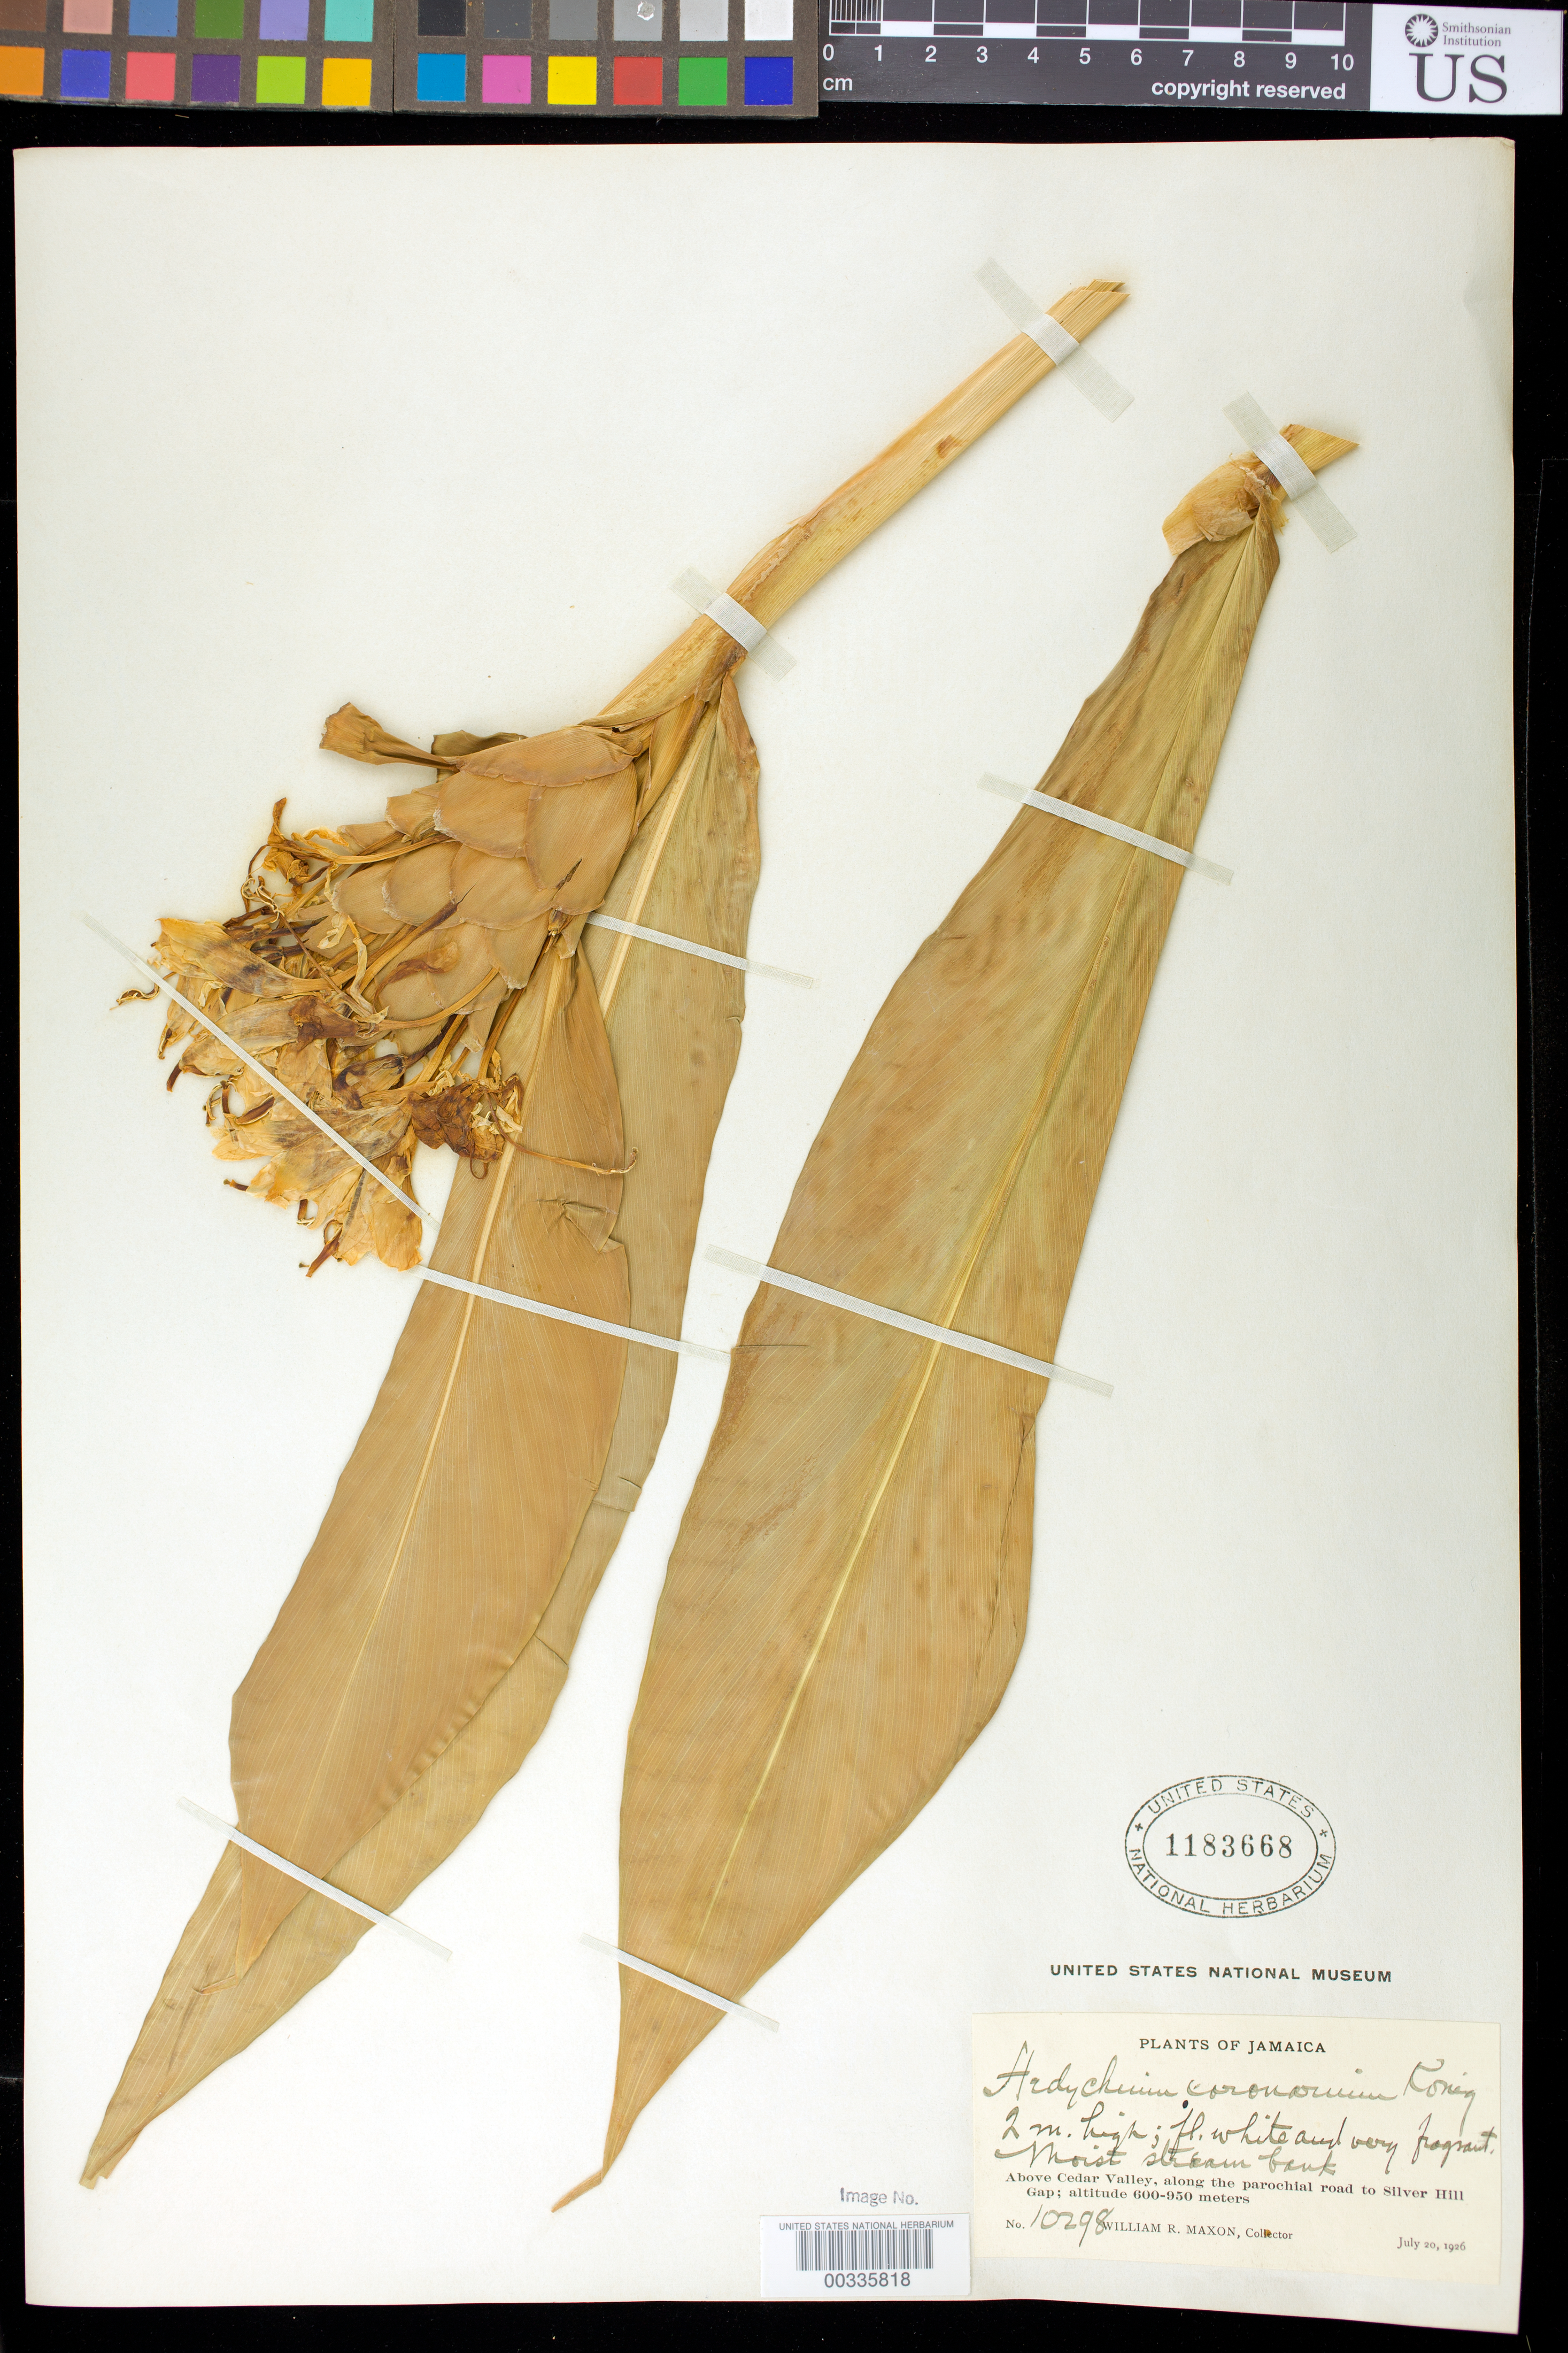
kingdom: Plantae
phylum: Tracheophyta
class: Liliopsida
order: Zingiberales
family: Zingiberaceae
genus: Hedychium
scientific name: Hedychium coronarium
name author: J. Koenig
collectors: W. R. Maxon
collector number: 10298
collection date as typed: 20 Jul 1926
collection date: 1926-07-20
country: Jamaica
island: Greater Antilles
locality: Above cedar valley, along parochial road to silver hill gap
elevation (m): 600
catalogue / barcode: US 1183668